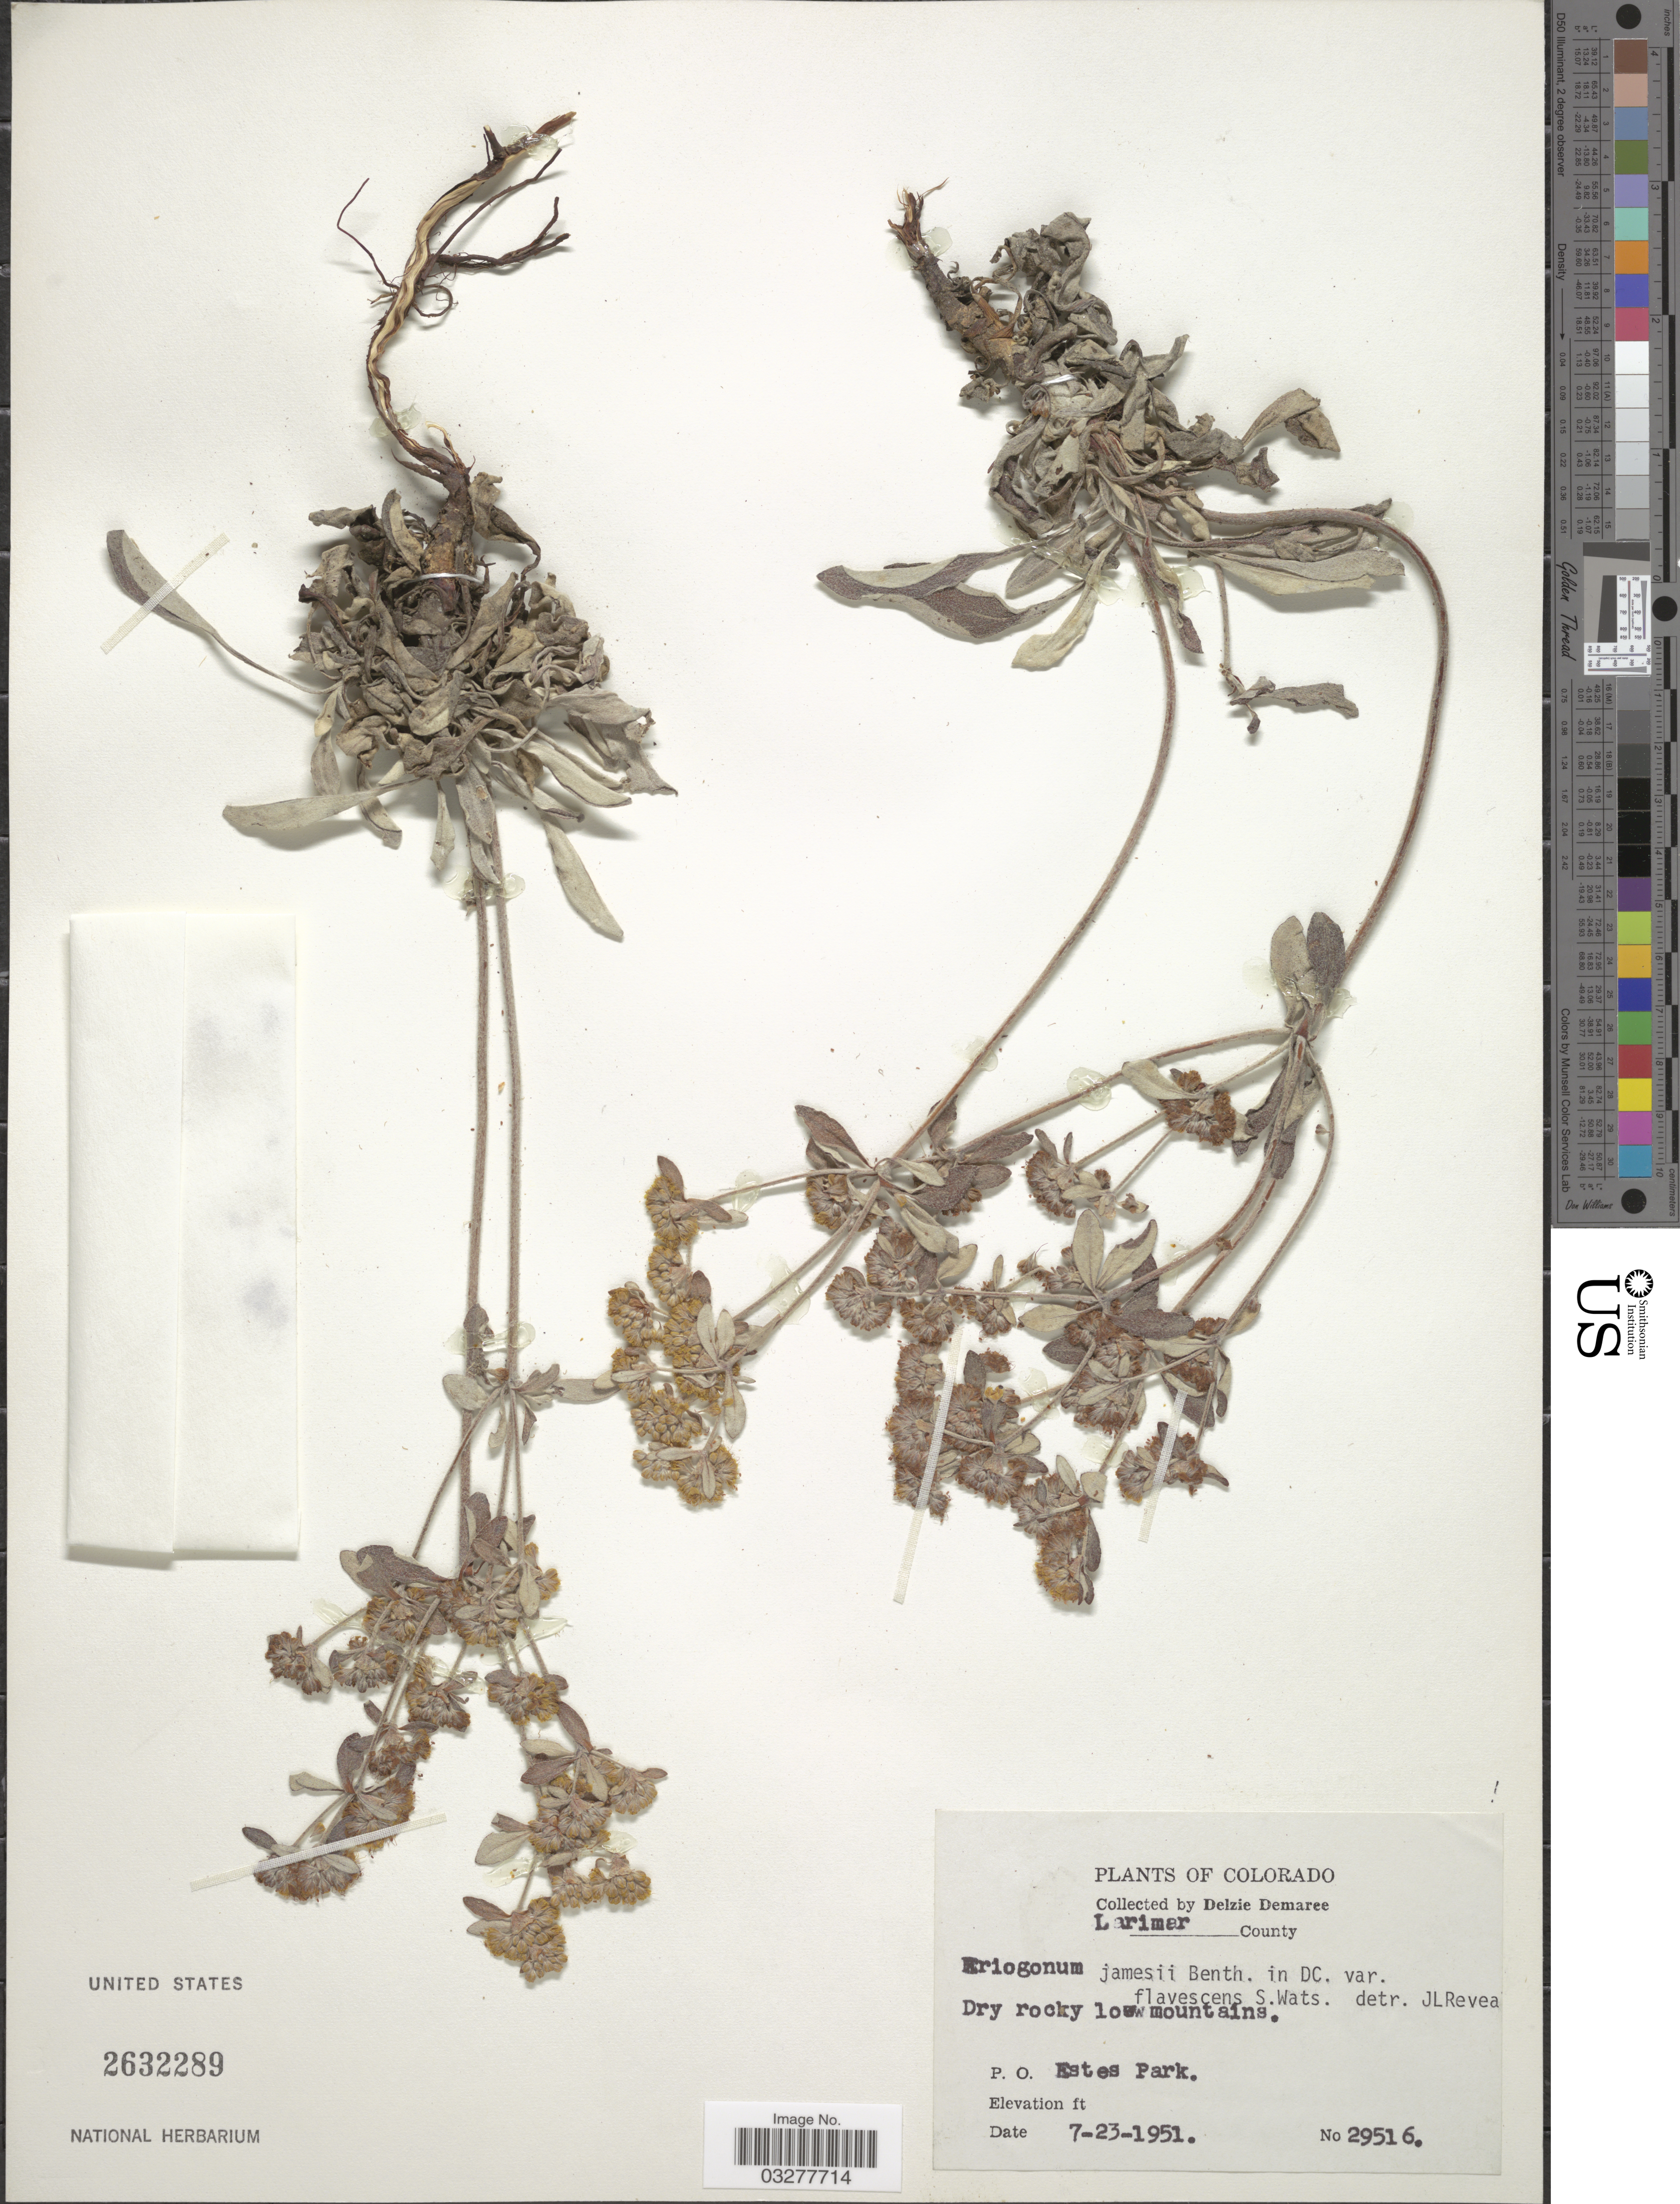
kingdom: Plantae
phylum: Tracheophyta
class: Magnoliopsida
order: Caryophyllales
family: Polygonaceae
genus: Eriogonum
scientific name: Eriogonum jonesii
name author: S. Watson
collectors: D. Demaree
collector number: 29516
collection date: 1951-07-23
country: United States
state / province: Colorado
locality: Larimar County. P. O. Estes Park.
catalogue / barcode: US 2632289